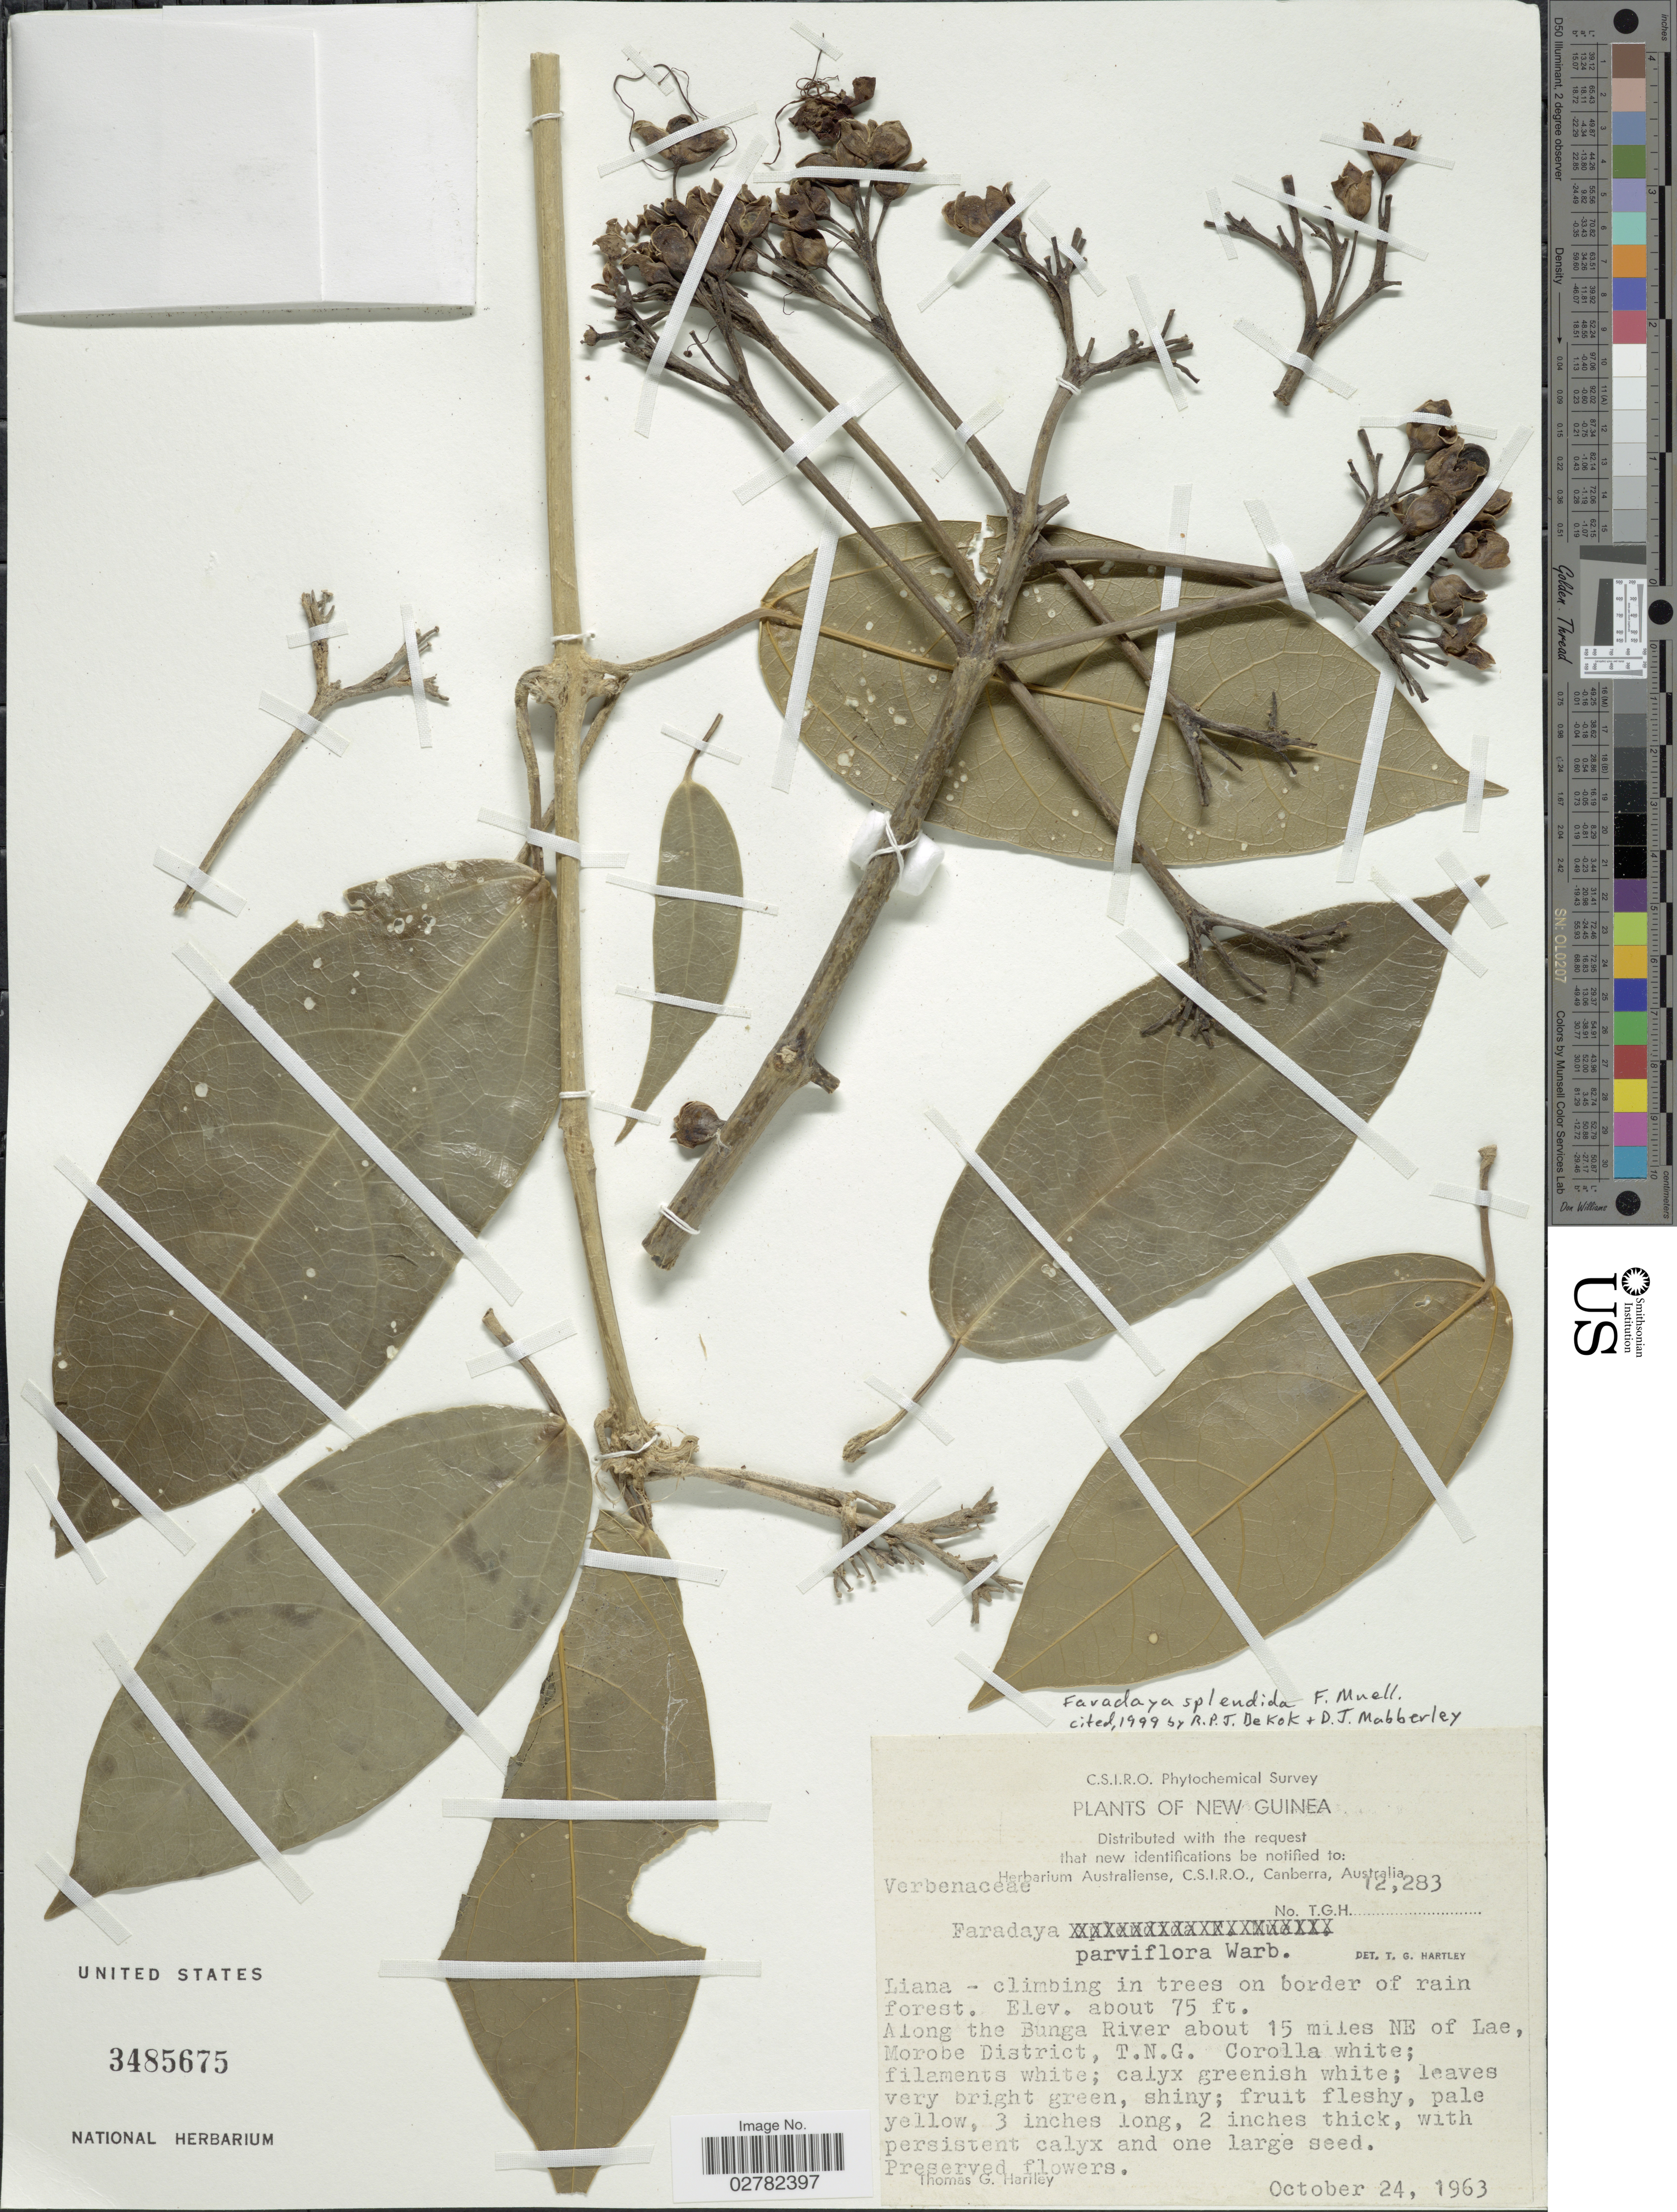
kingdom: Plantae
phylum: Tracheophyta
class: Magnoliopsida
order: Lamiales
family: Lamiaceae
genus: Faradaya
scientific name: Faradaya splendida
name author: F. Muell.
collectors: T. G. Hartley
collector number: TGH12283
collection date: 1963-10-24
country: Papua New Guinea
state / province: Morobe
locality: New Guinea, Along the Bunga River about 15 miles NE of Lae, Morobe District, T.N.G.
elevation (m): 23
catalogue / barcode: US 3485675